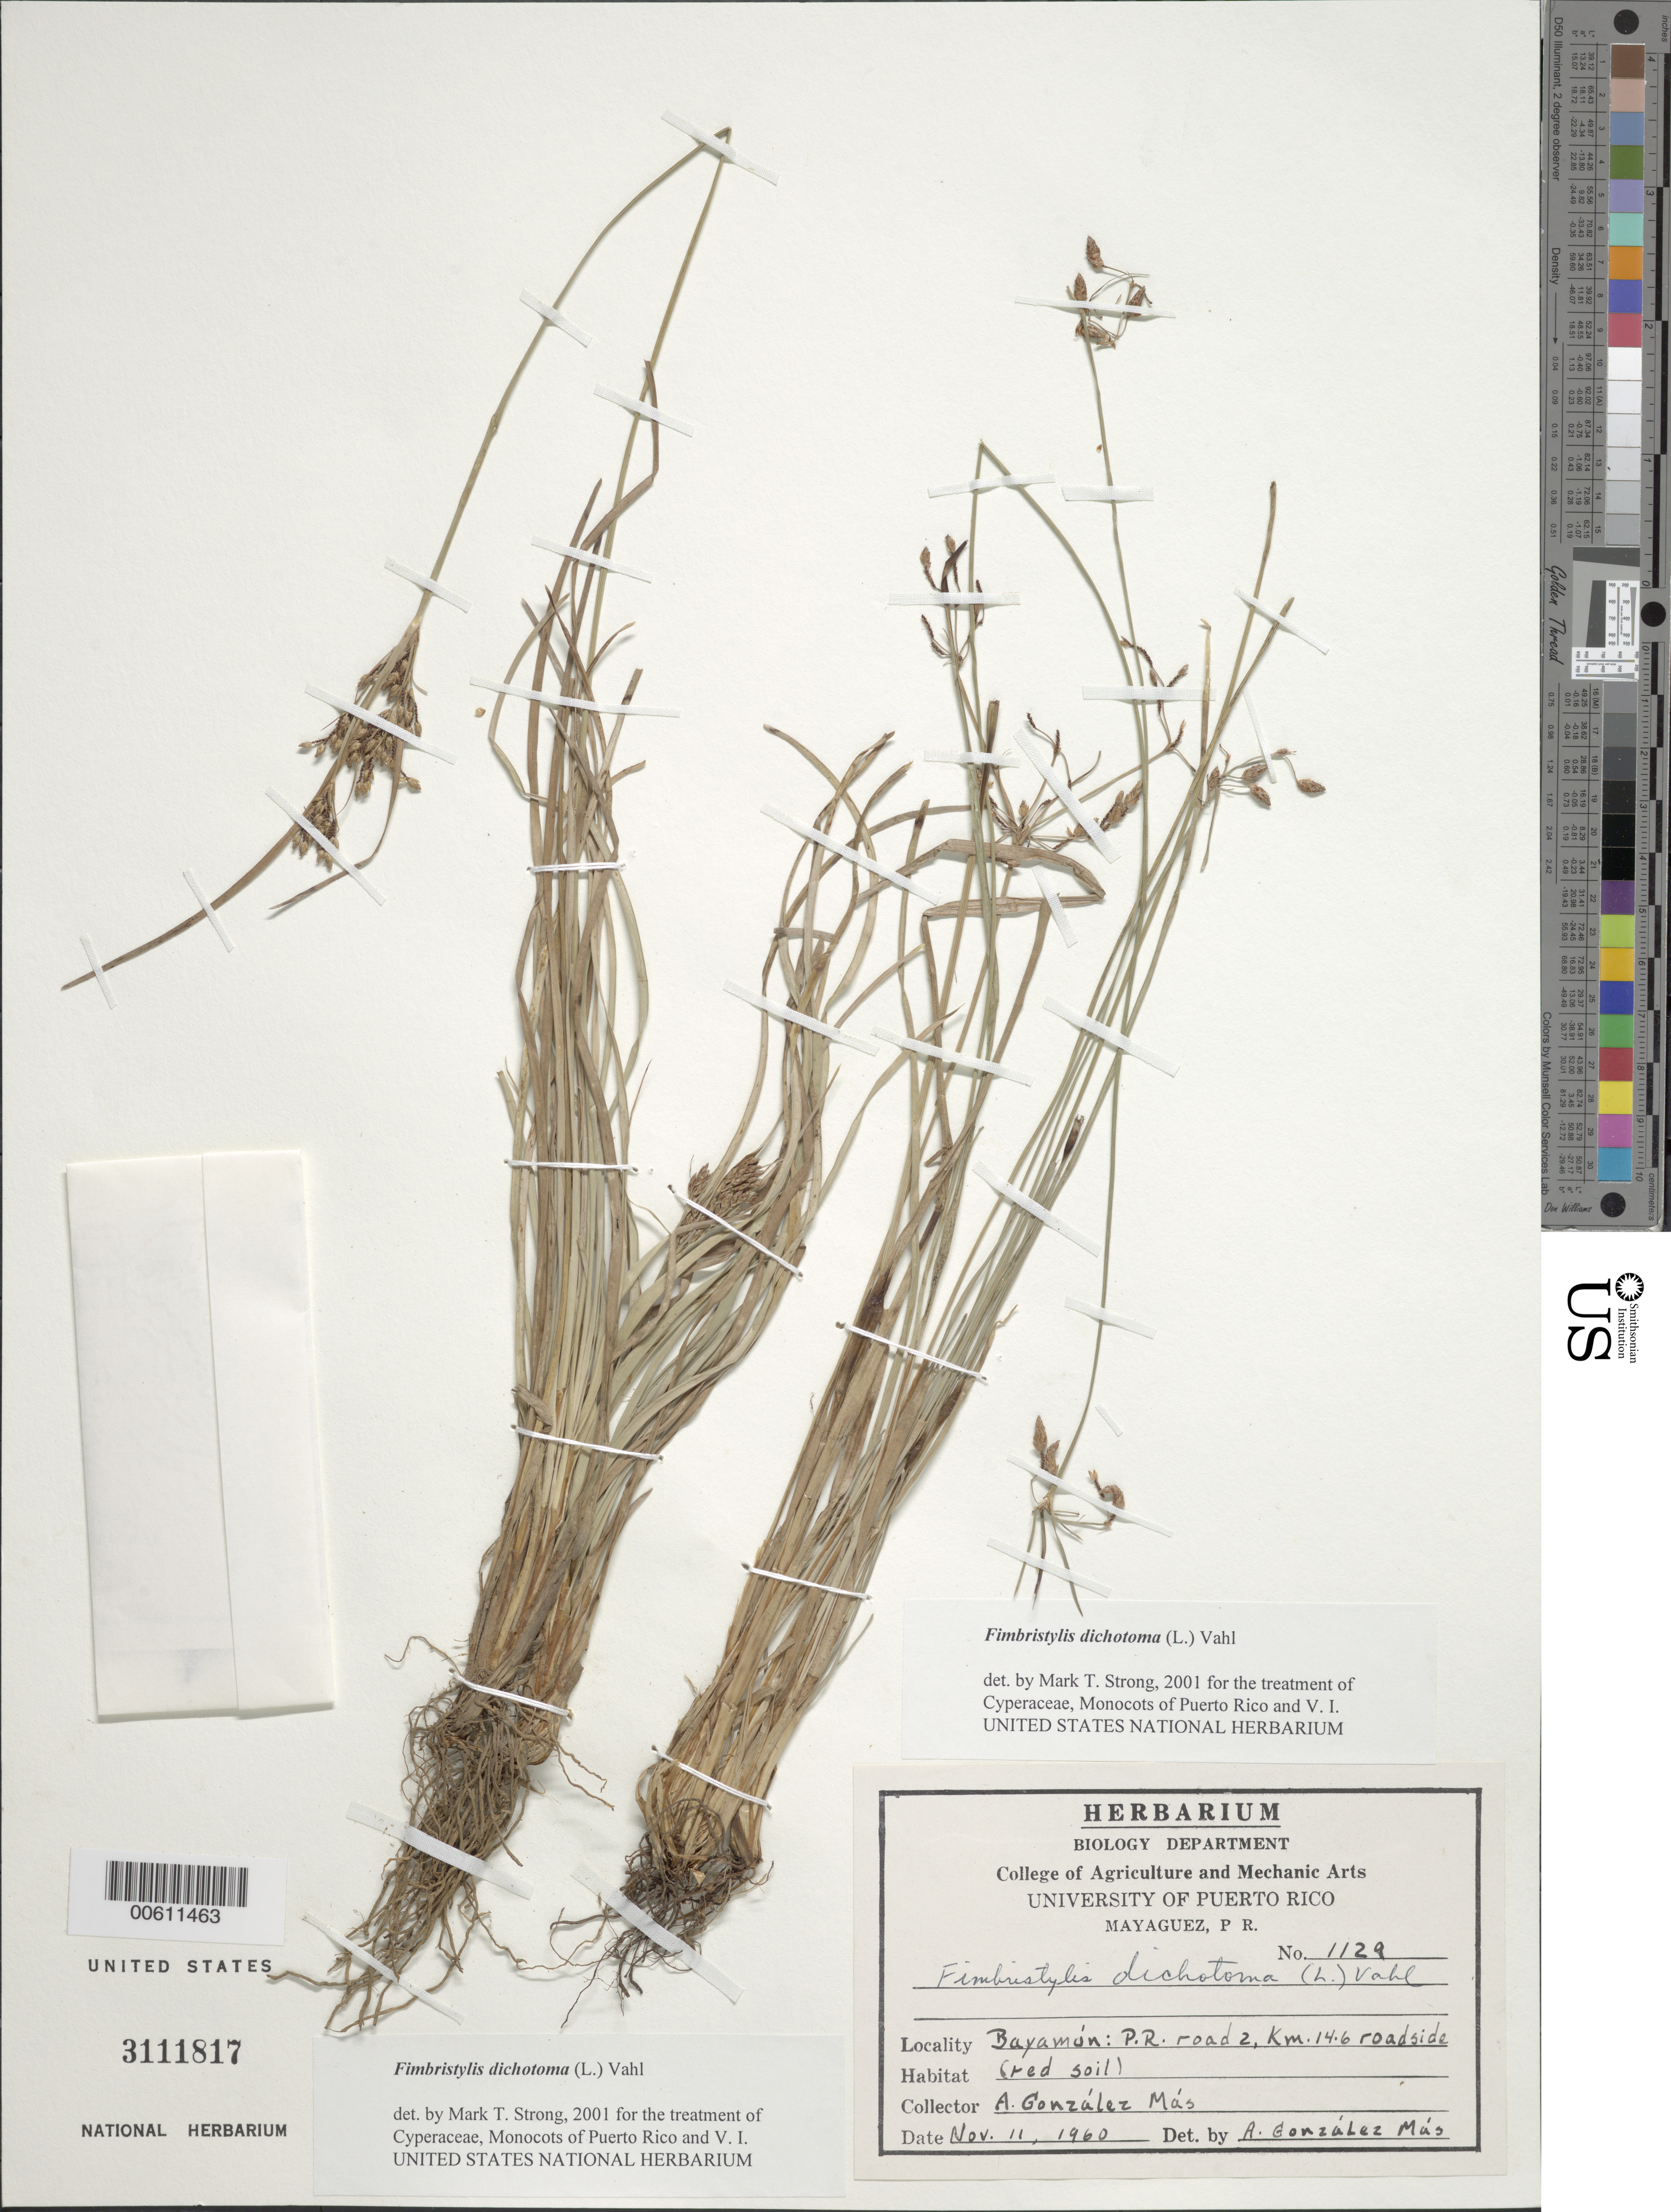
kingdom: Plantae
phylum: Tracheophyta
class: Liliopsida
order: Poales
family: Cyperaceae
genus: Fimbristylis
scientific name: Fimbristylis dichotoma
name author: (L.) Vahl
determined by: Strong, M. T., (US), Smithsonian Institution - National Museum of Natural History (UNITED STATES)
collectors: A. González Más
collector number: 1129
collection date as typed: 11 Nov 1960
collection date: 1960-11-11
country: Puerto Rico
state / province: Bayamón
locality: Bayamón: P.R. Rd. 2, km 14.6.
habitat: Roadside.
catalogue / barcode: US 3111817